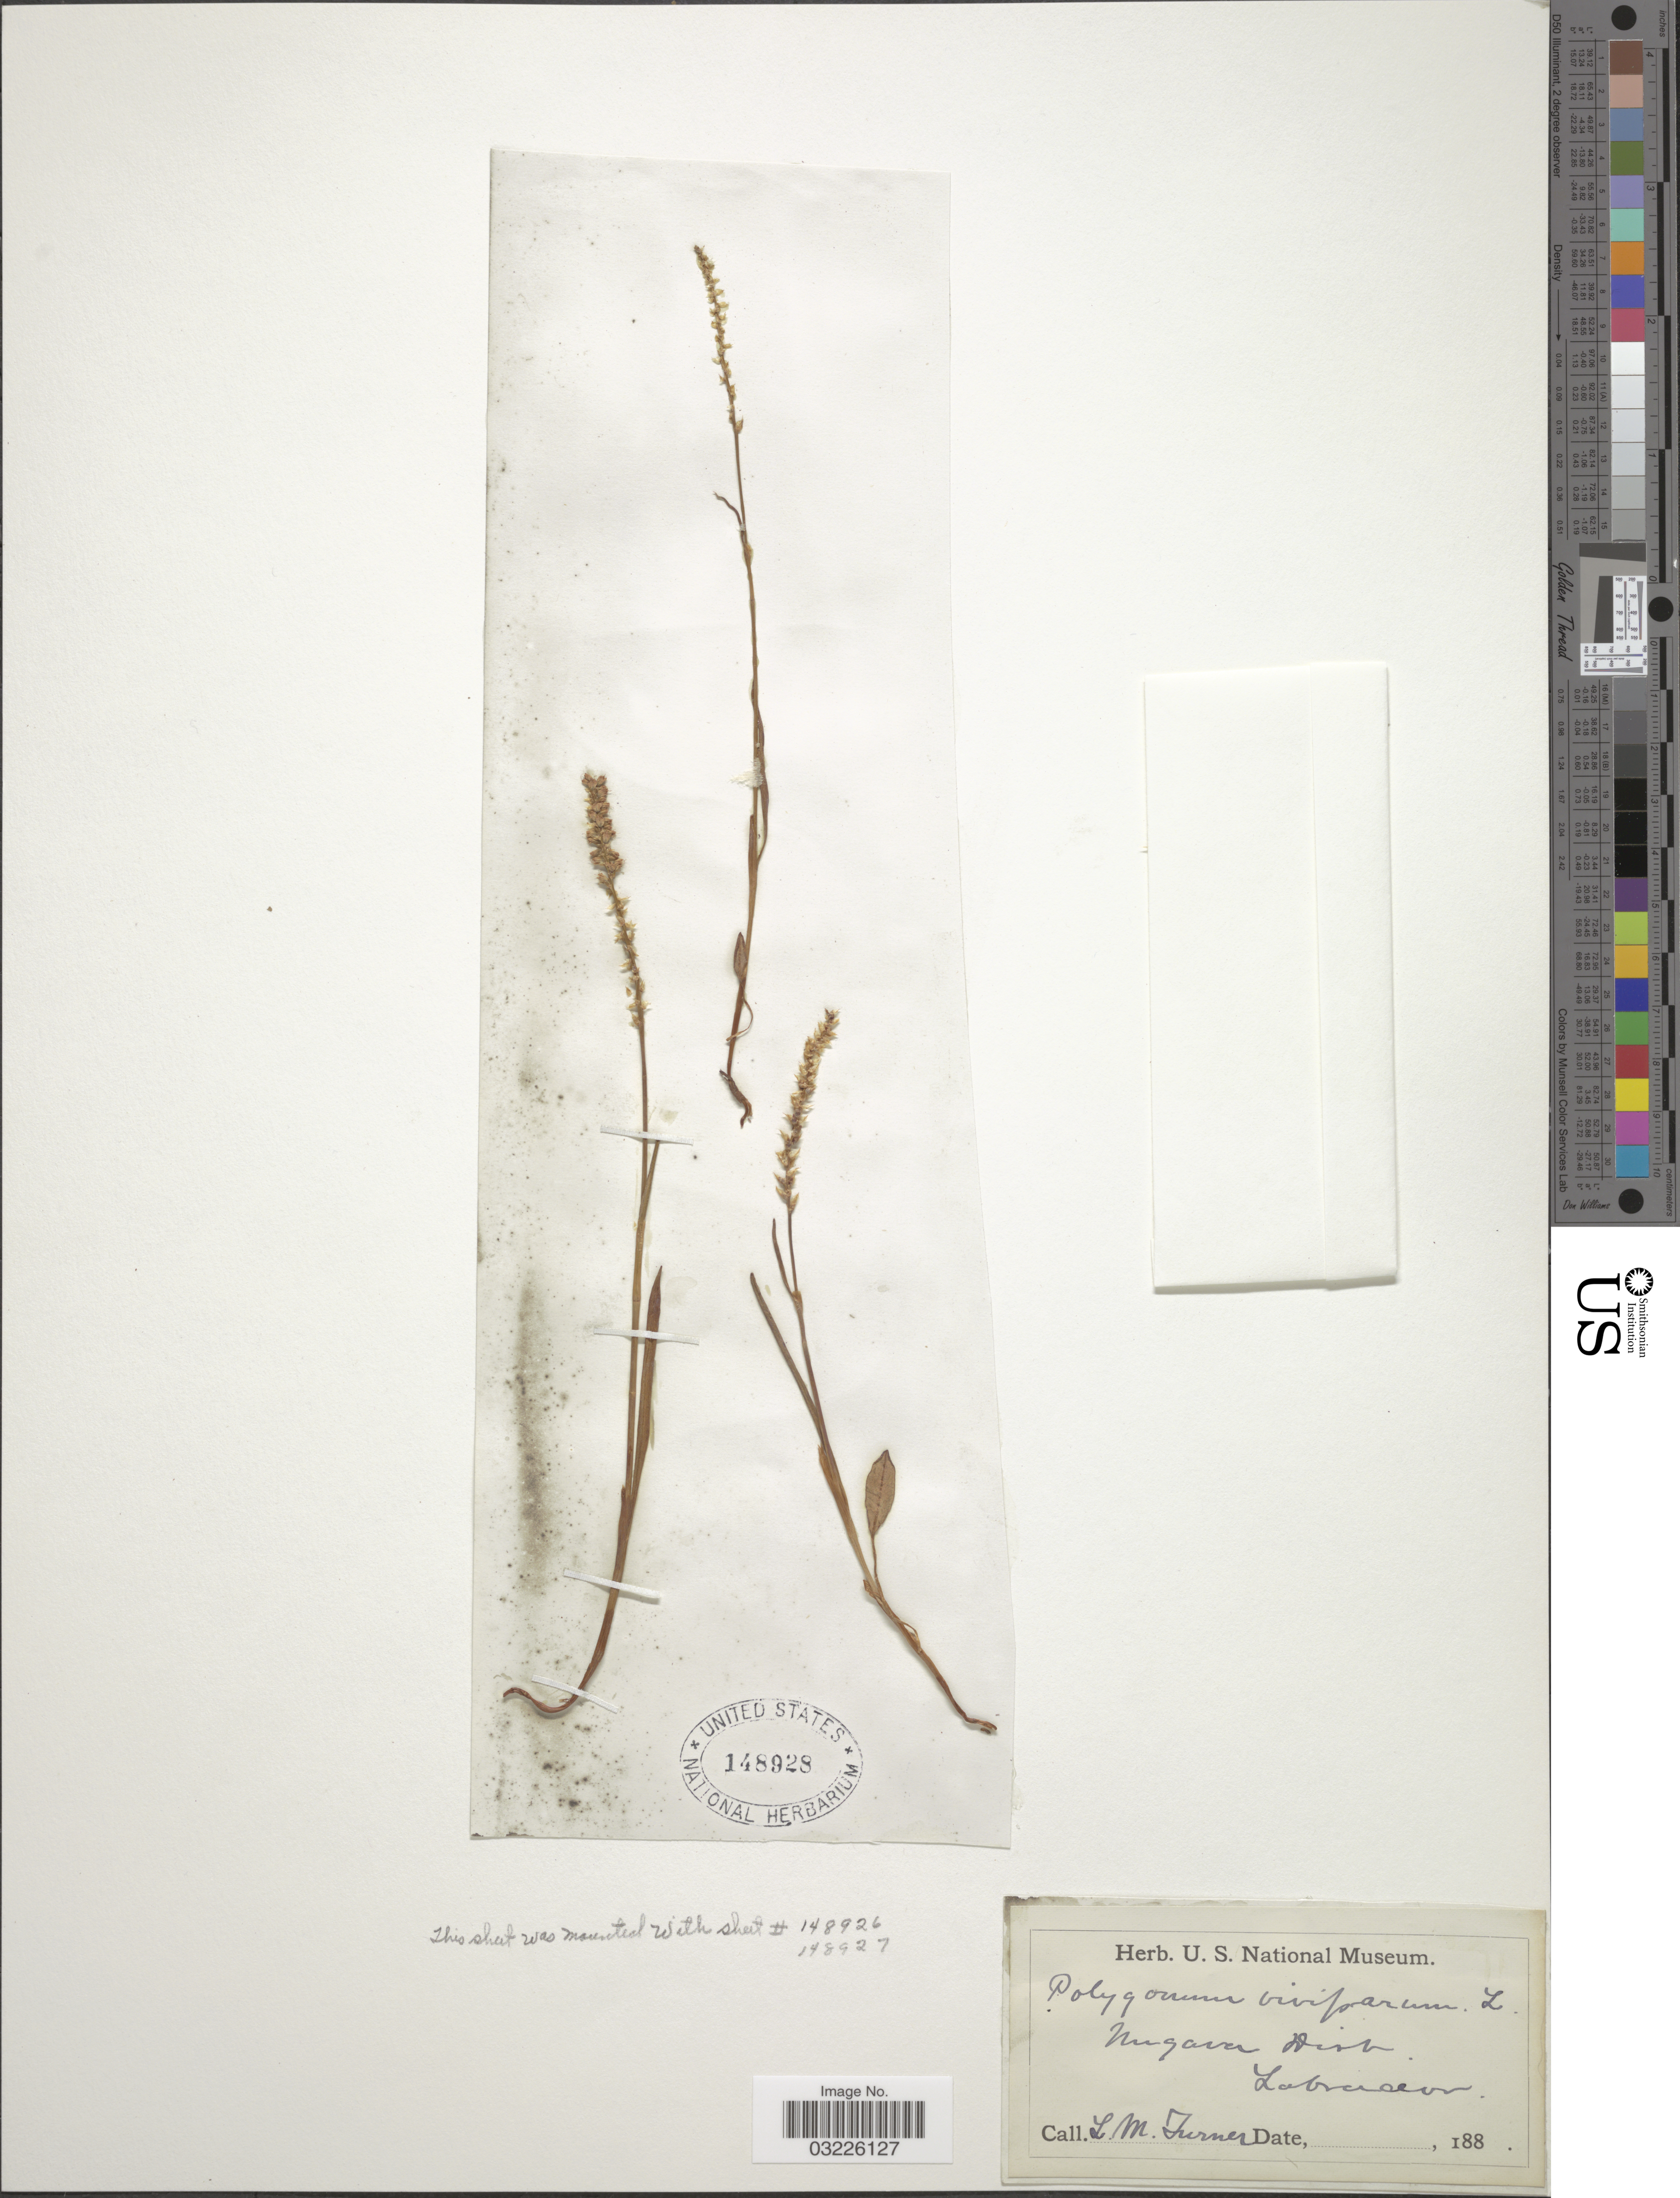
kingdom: Plantae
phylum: Tracheophyta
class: Magnoliopsida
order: Caryophyllales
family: Polygonaceae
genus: Bistorta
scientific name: Bistorta vivipara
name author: (L.) Delarbre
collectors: L. M. Turner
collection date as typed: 188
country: Canada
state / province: Newfoundland and Labrador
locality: Ungava Dist. Labrador.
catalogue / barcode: US 148928